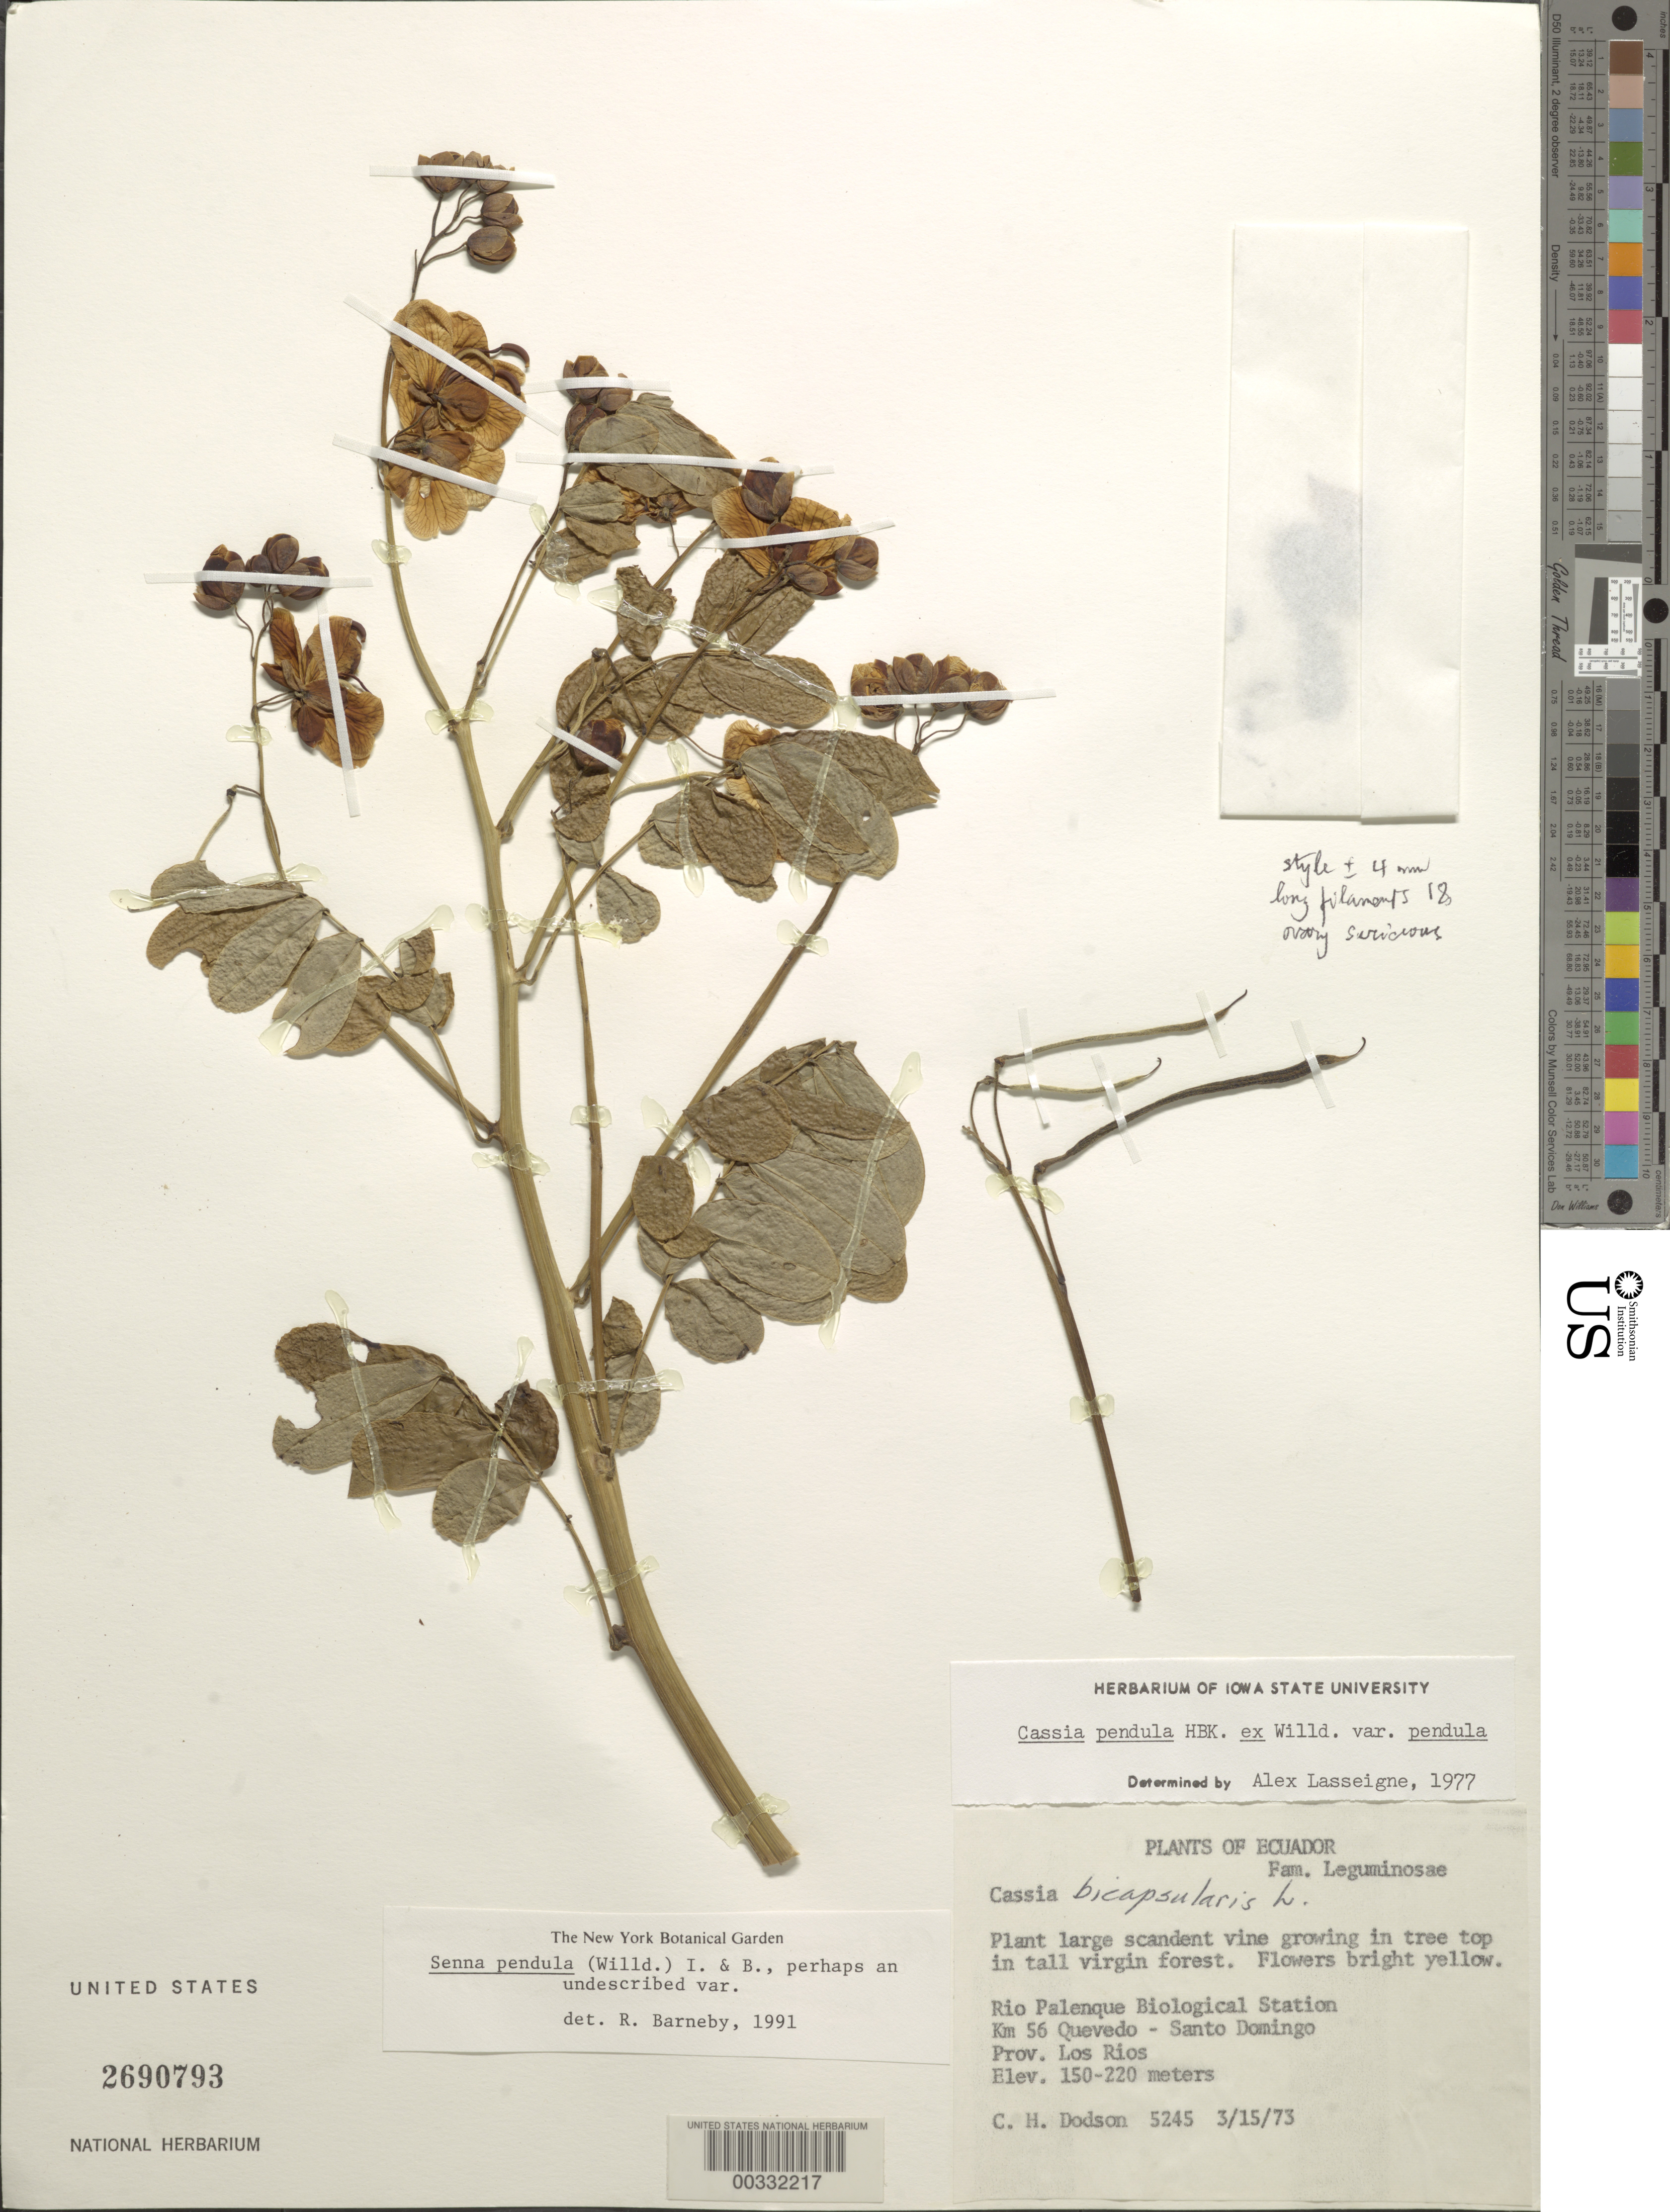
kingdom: Plantae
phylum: Tracheophyta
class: Magnoliopsida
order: Fabales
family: Fabaceae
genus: Senna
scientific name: Senna pendula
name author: (Humb. & Bonpl. ex Willd.) H.S. Irwin & Barneby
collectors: C. H. Dodson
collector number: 5245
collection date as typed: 15 Mar 1973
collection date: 1973-03-15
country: Ecuador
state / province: Los Ríos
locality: Rio palenque Biological station, km 56 Quevedo - Santo Domingo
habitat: Tall virgin forest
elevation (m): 150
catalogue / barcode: US 2690793